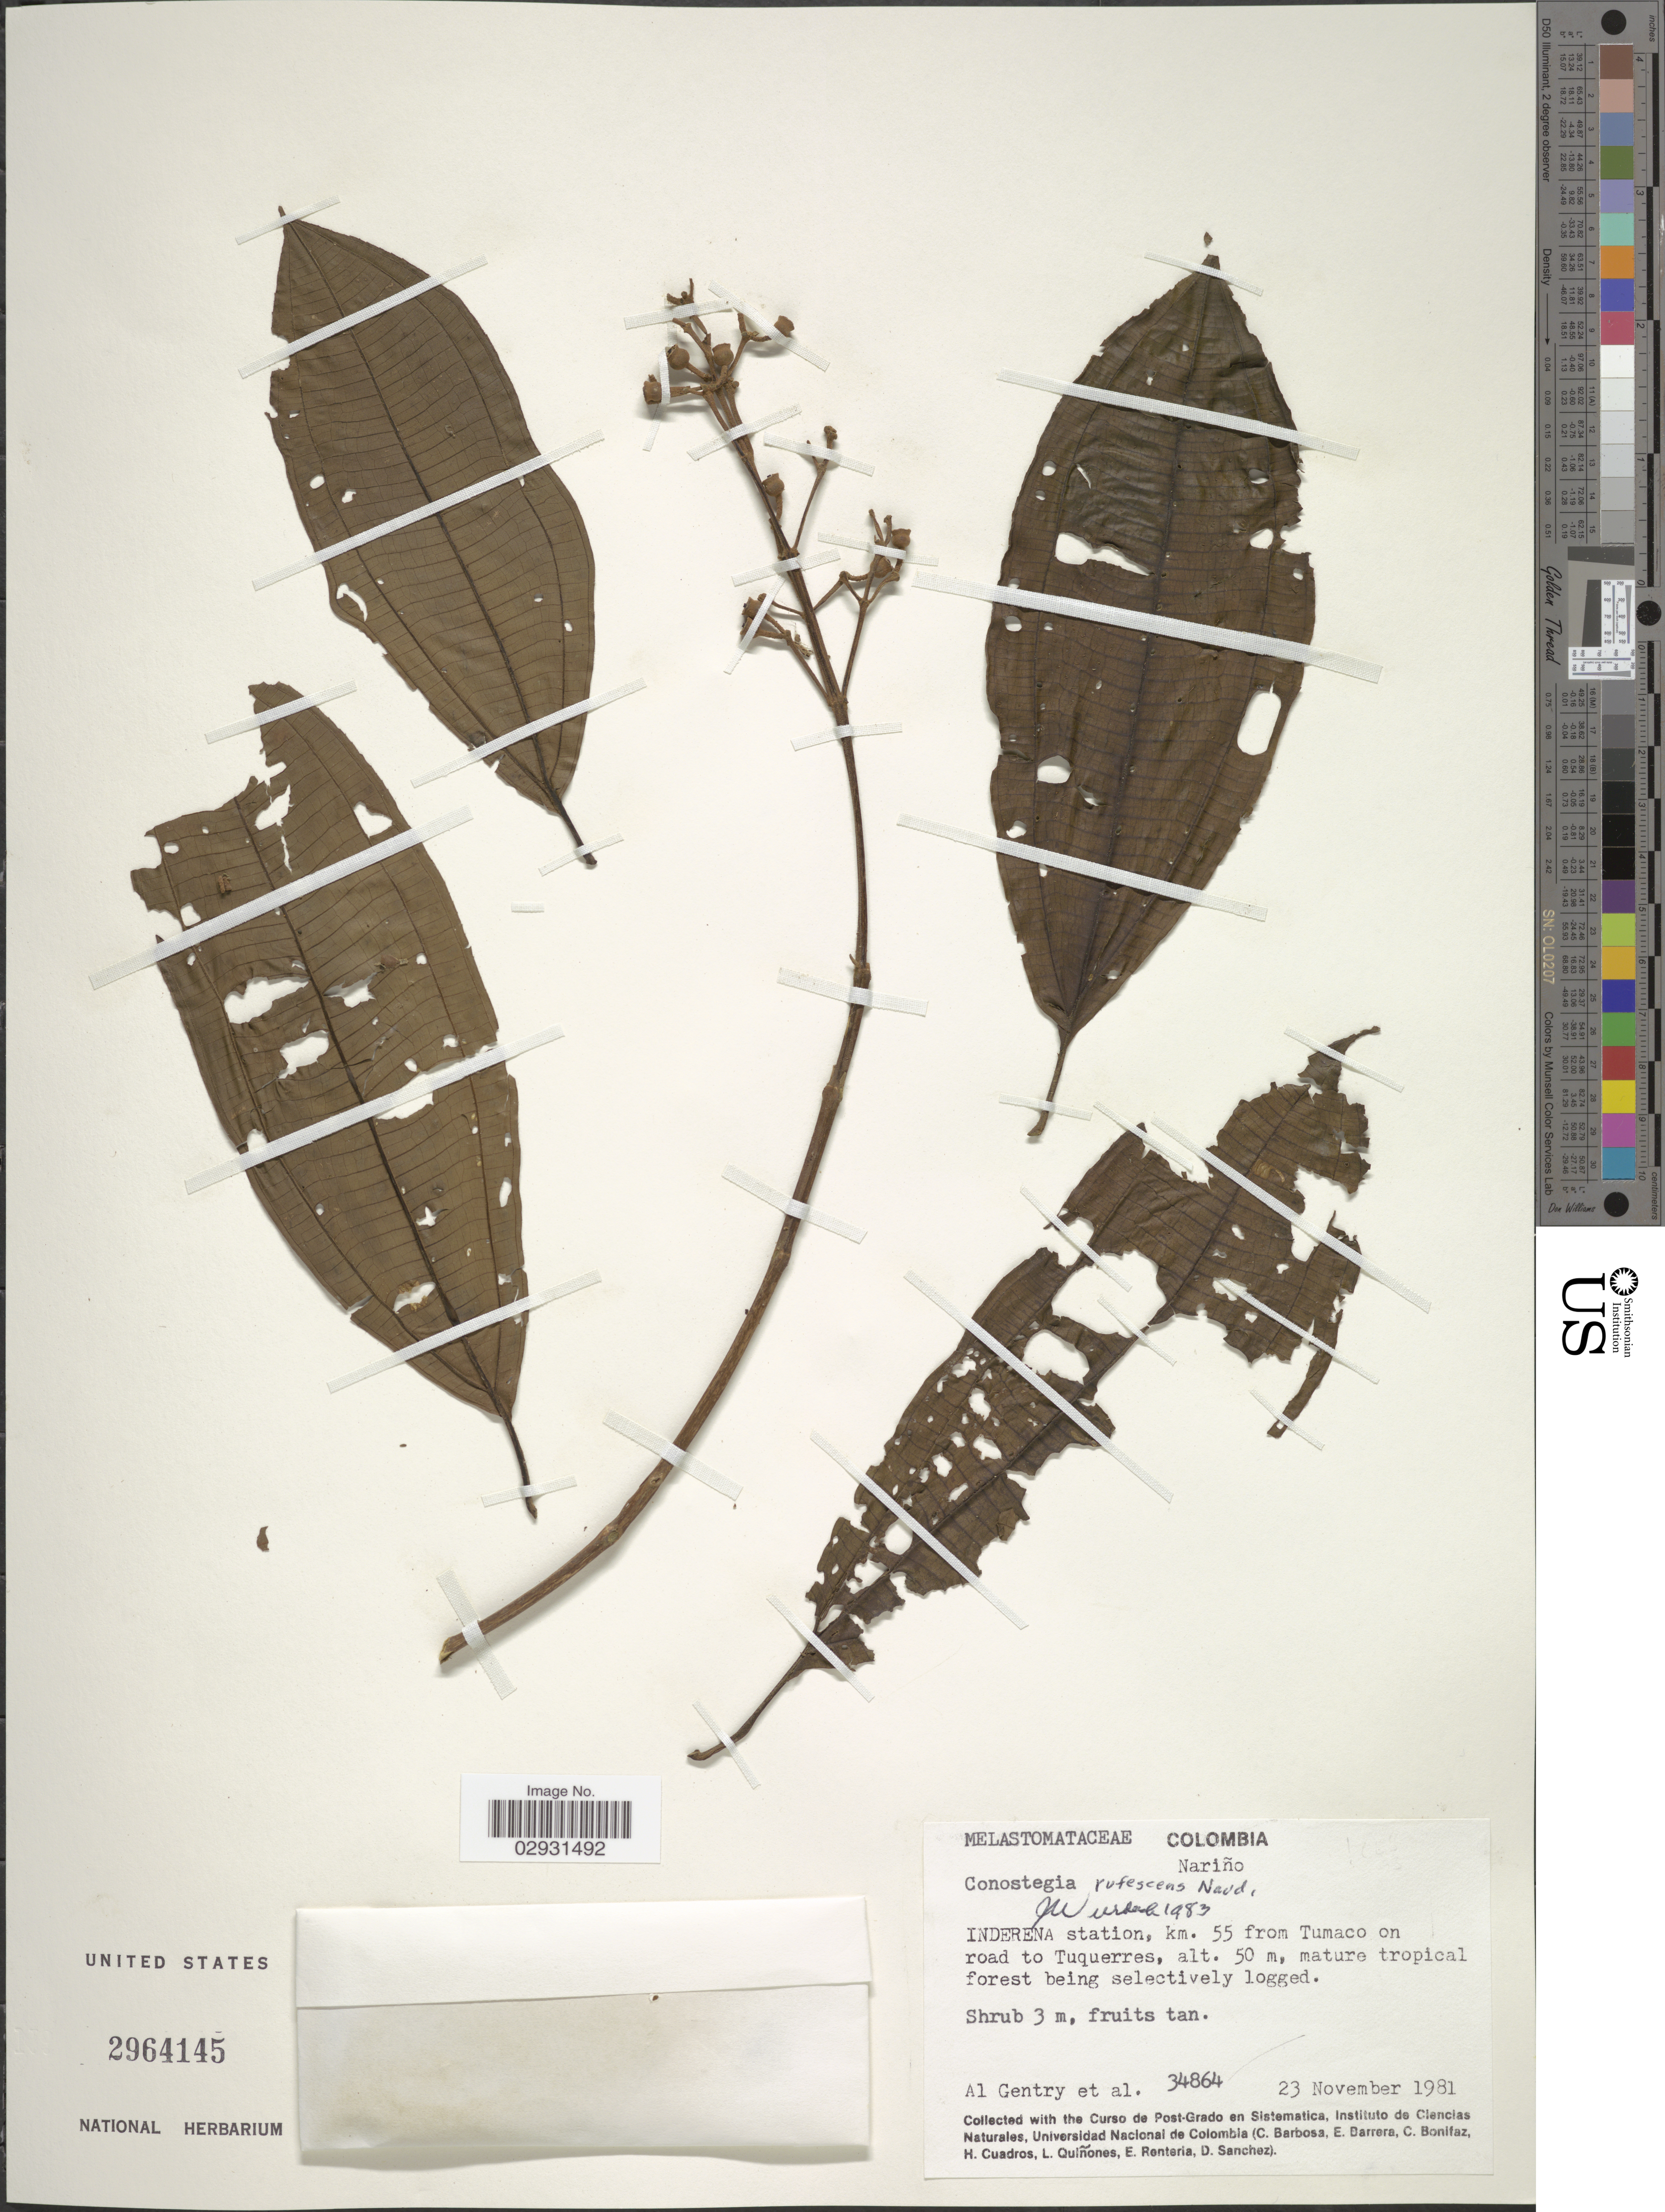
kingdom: Plantae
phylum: Tracheophyta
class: Magnoliopsida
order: Myrtales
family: Melastomataceae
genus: Conostegia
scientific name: Conostegia rufescens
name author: Naudin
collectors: A. H. Gentry & et al.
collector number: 34864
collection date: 1981-11-23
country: Colombia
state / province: Nariño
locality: Inderena Station. km. 55 from Tumaco on road to Tuquerres.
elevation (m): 50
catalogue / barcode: US 2964145